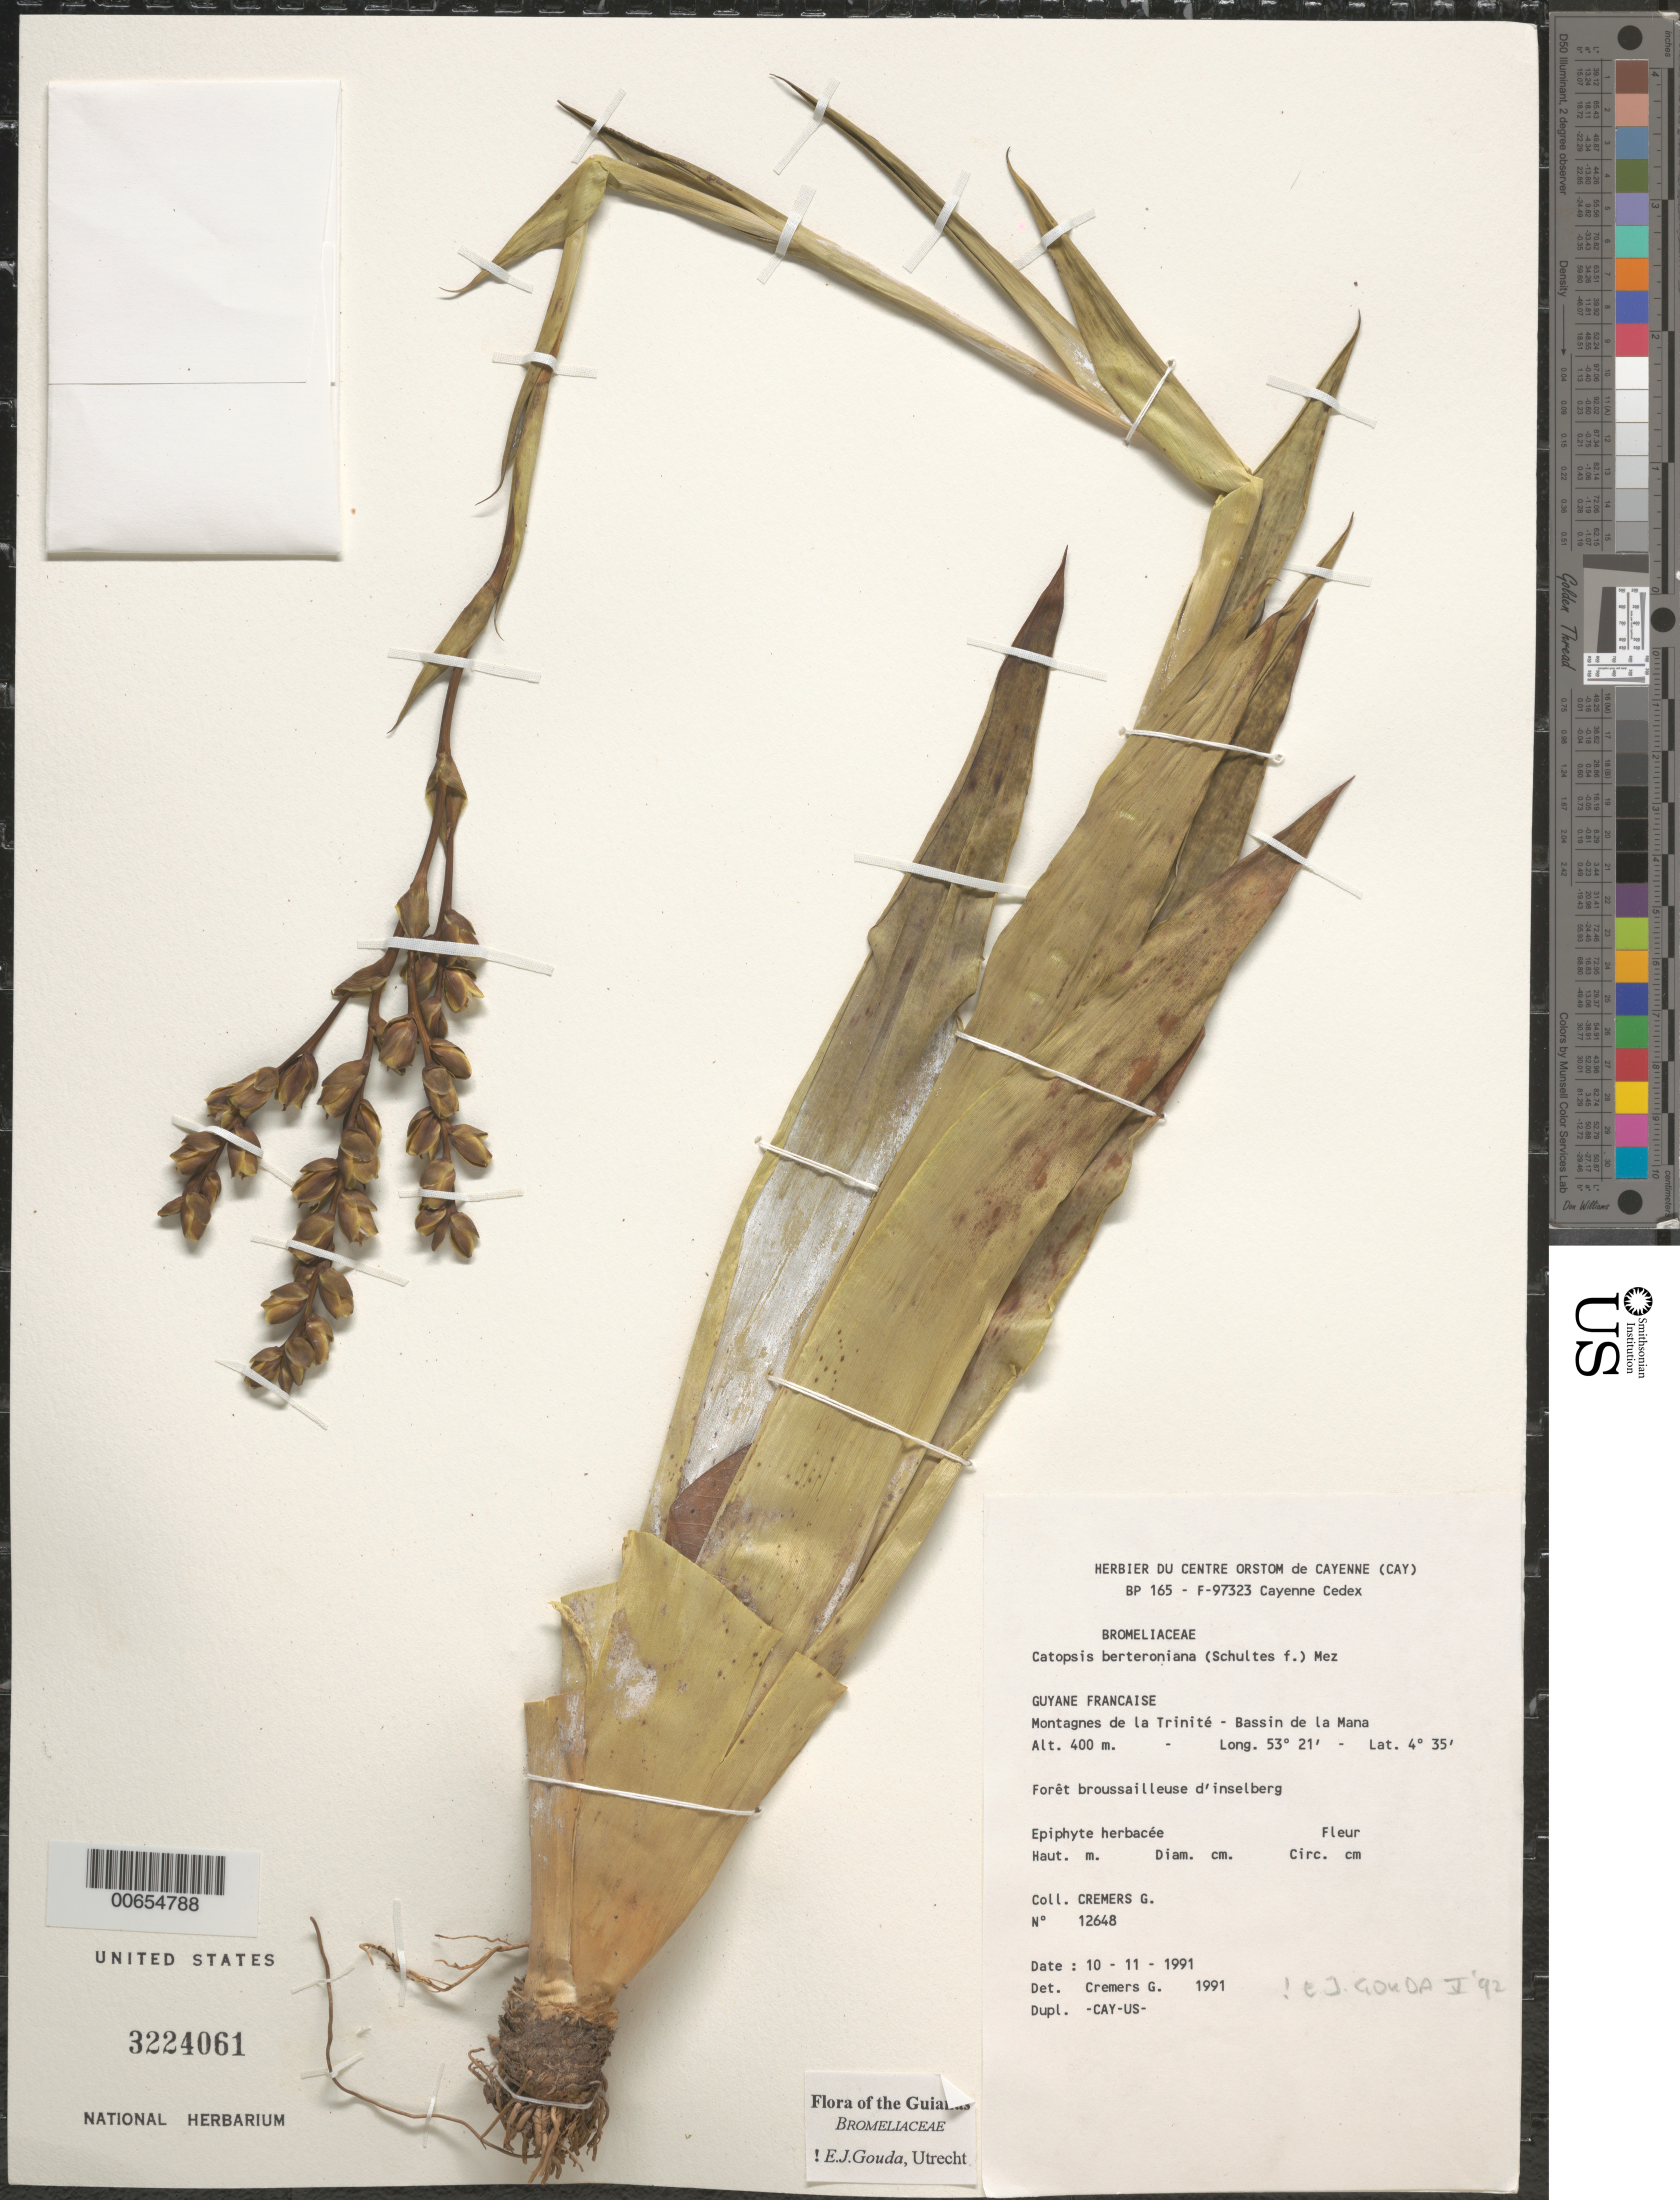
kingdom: Plantae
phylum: Tracheophyta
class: Liliopsida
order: Poales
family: Bromeliaceae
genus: Catopsis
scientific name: Catopsis berteroniana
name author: (Schult. & Schult. f.) Mez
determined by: Gouda, E. J.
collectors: G. Cremers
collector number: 12648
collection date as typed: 10-Nov-91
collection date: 1991-11-10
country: French Guiana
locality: Montagnes de la Trinité, Bassin de la Mana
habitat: Forêt broussailleuse d'inselberg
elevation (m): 400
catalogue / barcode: US 3224061